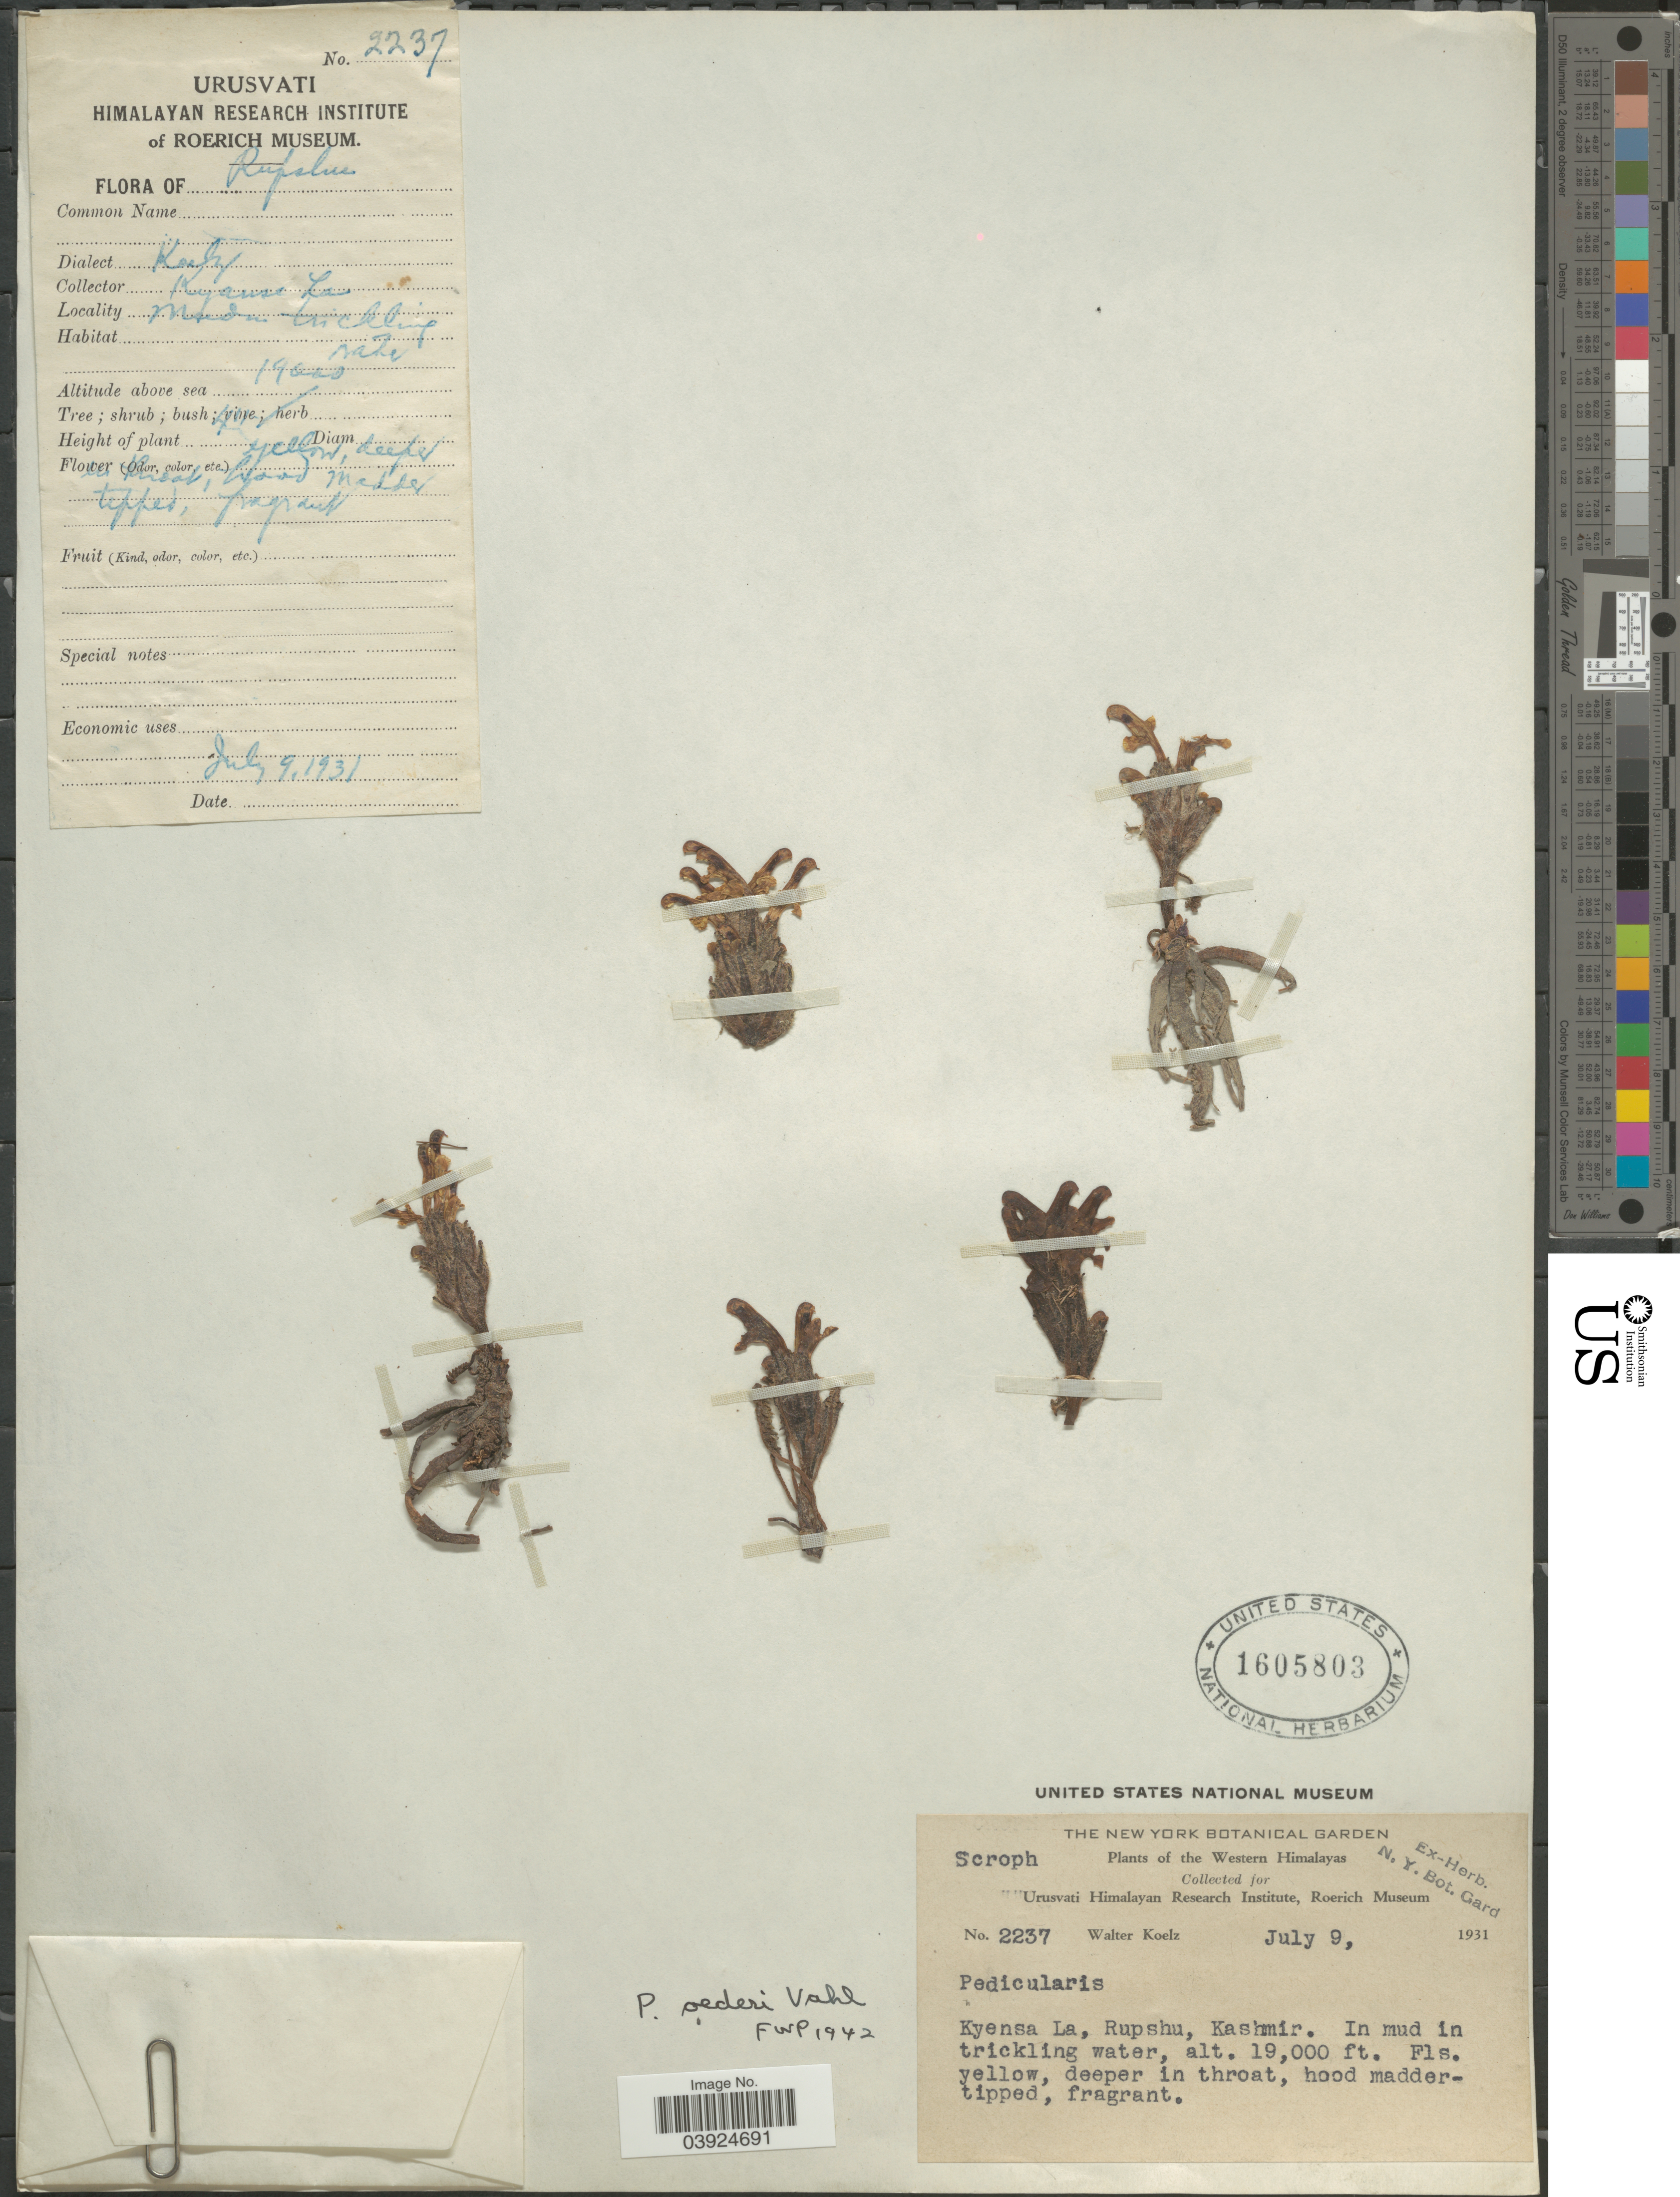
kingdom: Plantae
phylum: Tracheophyta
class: Magnoliopsida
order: Lamiales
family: Orobanchaceae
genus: Pedicularis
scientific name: Pedicularis oederi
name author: Vahl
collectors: W. N. Koelz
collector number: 2237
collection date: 1931-07-09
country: India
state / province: Jammu and Kashmir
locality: The Western Himalayas. Kyensa La, Rupshu, Kashmir.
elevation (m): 5791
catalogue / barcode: US 1605803